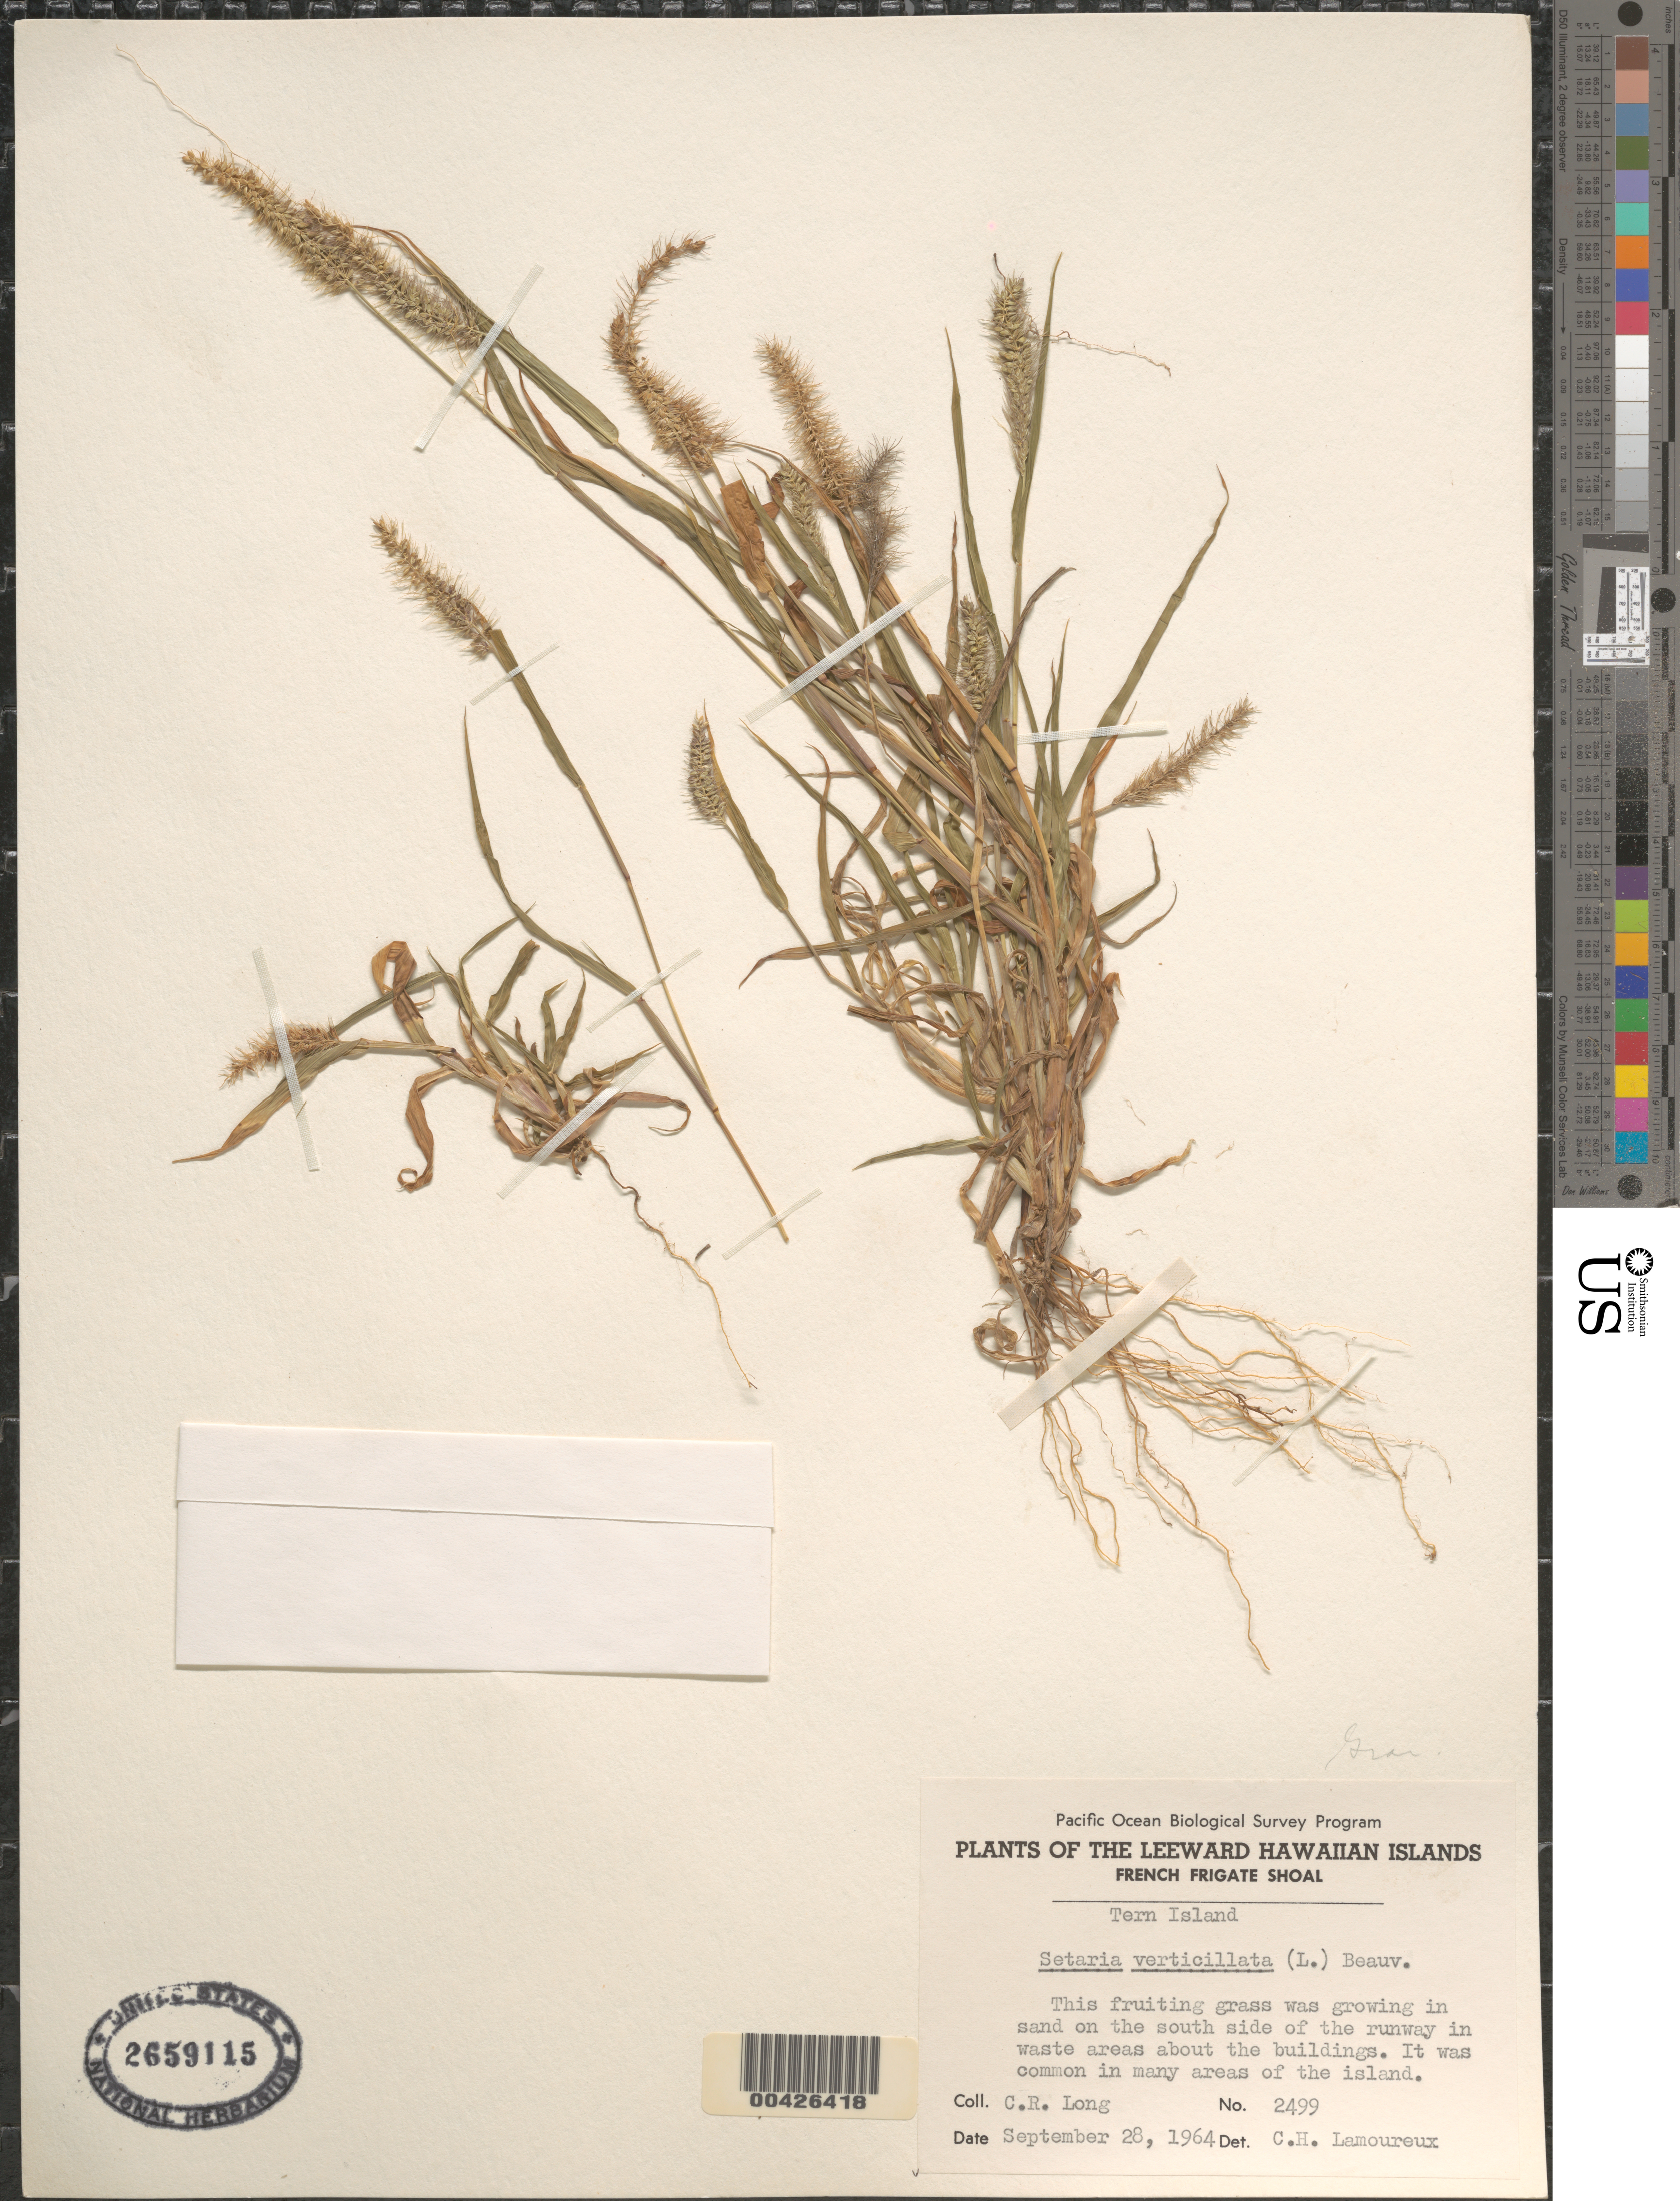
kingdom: Plantae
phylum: Tracheophyta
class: Liliopsida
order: Poales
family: Poaceae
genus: Setaria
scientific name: Setaria adhaerens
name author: (Forssk.) Chiov.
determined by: Wagner, W. L., (BOT), Smithsonian Institution - National Museum of Natural History (UNITED STATES)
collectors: C. Long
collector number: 2499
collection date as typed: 28 Sep 1964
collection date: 1964-09-28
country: United States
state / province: Hawaii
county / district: Honolulu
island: French Frigate Shoals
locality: Tern Islet, French Frigate Shoal, on south side of the runway in areas about the buildings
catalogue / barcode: US 2659115